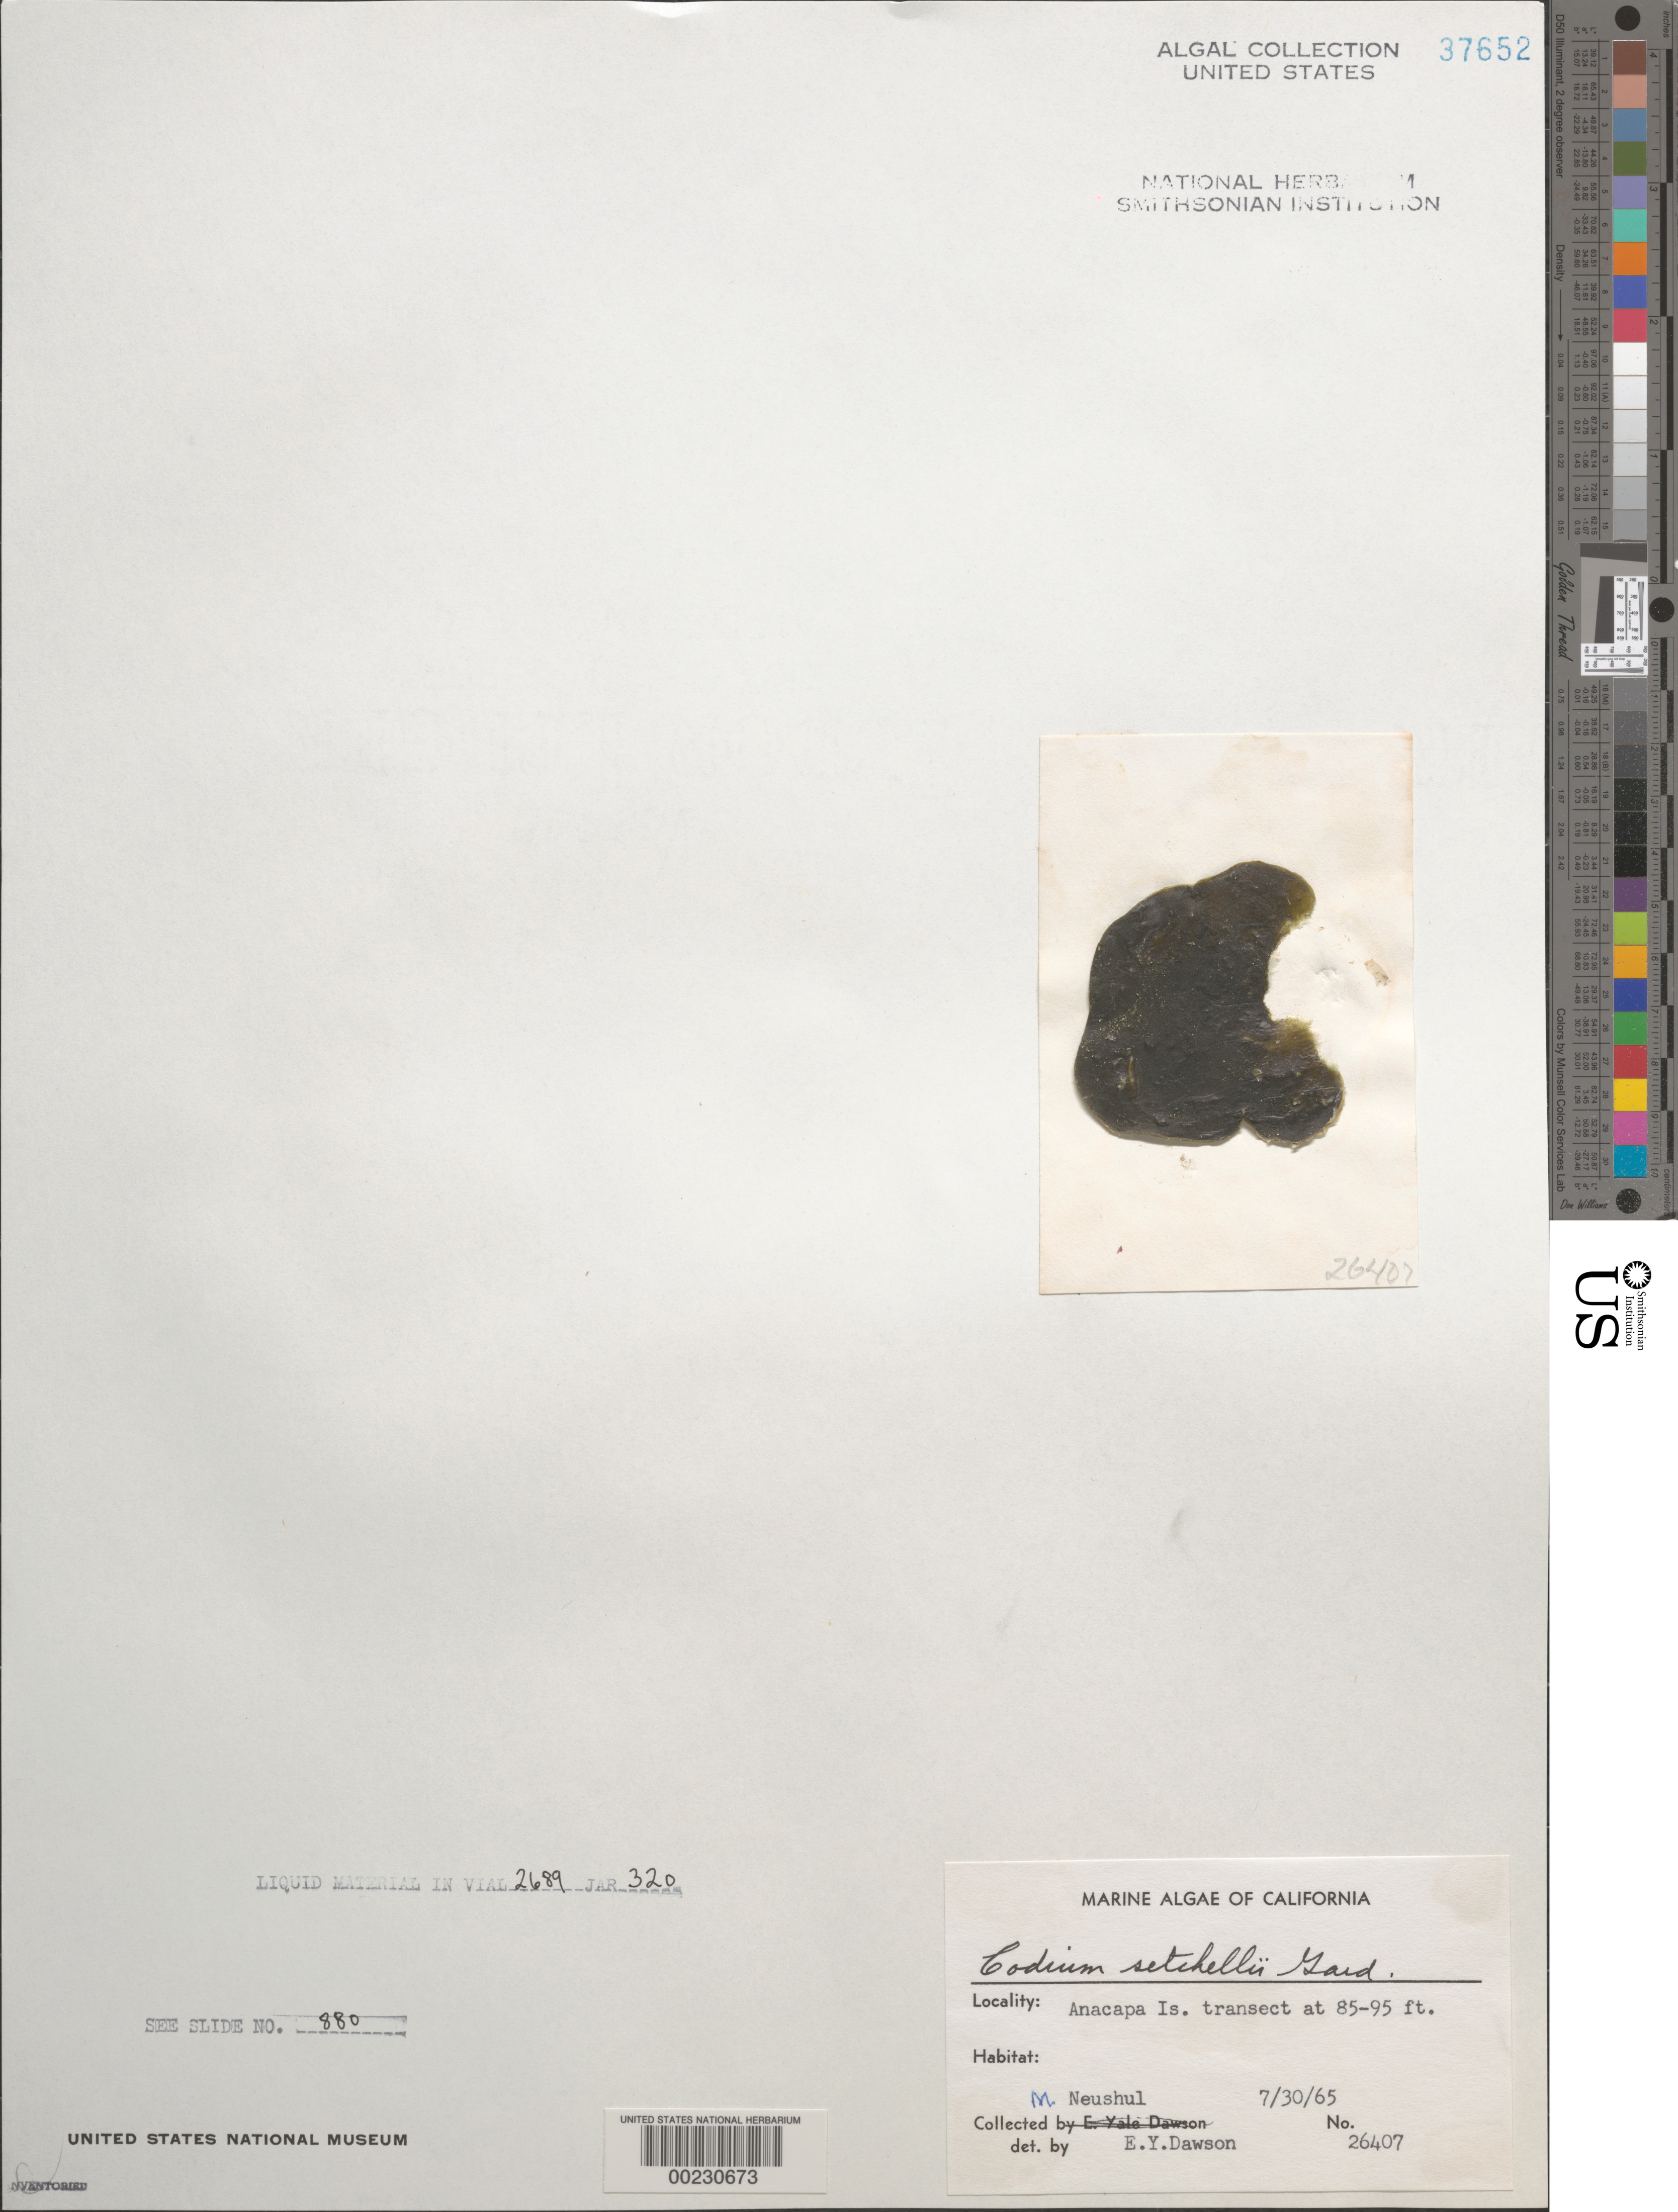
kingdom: Plantae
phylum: Chlorophyta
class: Ulvophyceae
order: Bryopsidales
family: Codiaceae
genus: Codium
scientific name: Codium setchellii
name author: N.L. Gardner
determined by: Dawson, E. Y.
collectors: M. Neushul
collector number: EYD 26407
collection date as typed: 30 Jul 1965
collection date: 1965-07-30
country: United States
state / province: California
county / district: Ventura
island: Anacapa Island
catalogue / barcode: US 37652